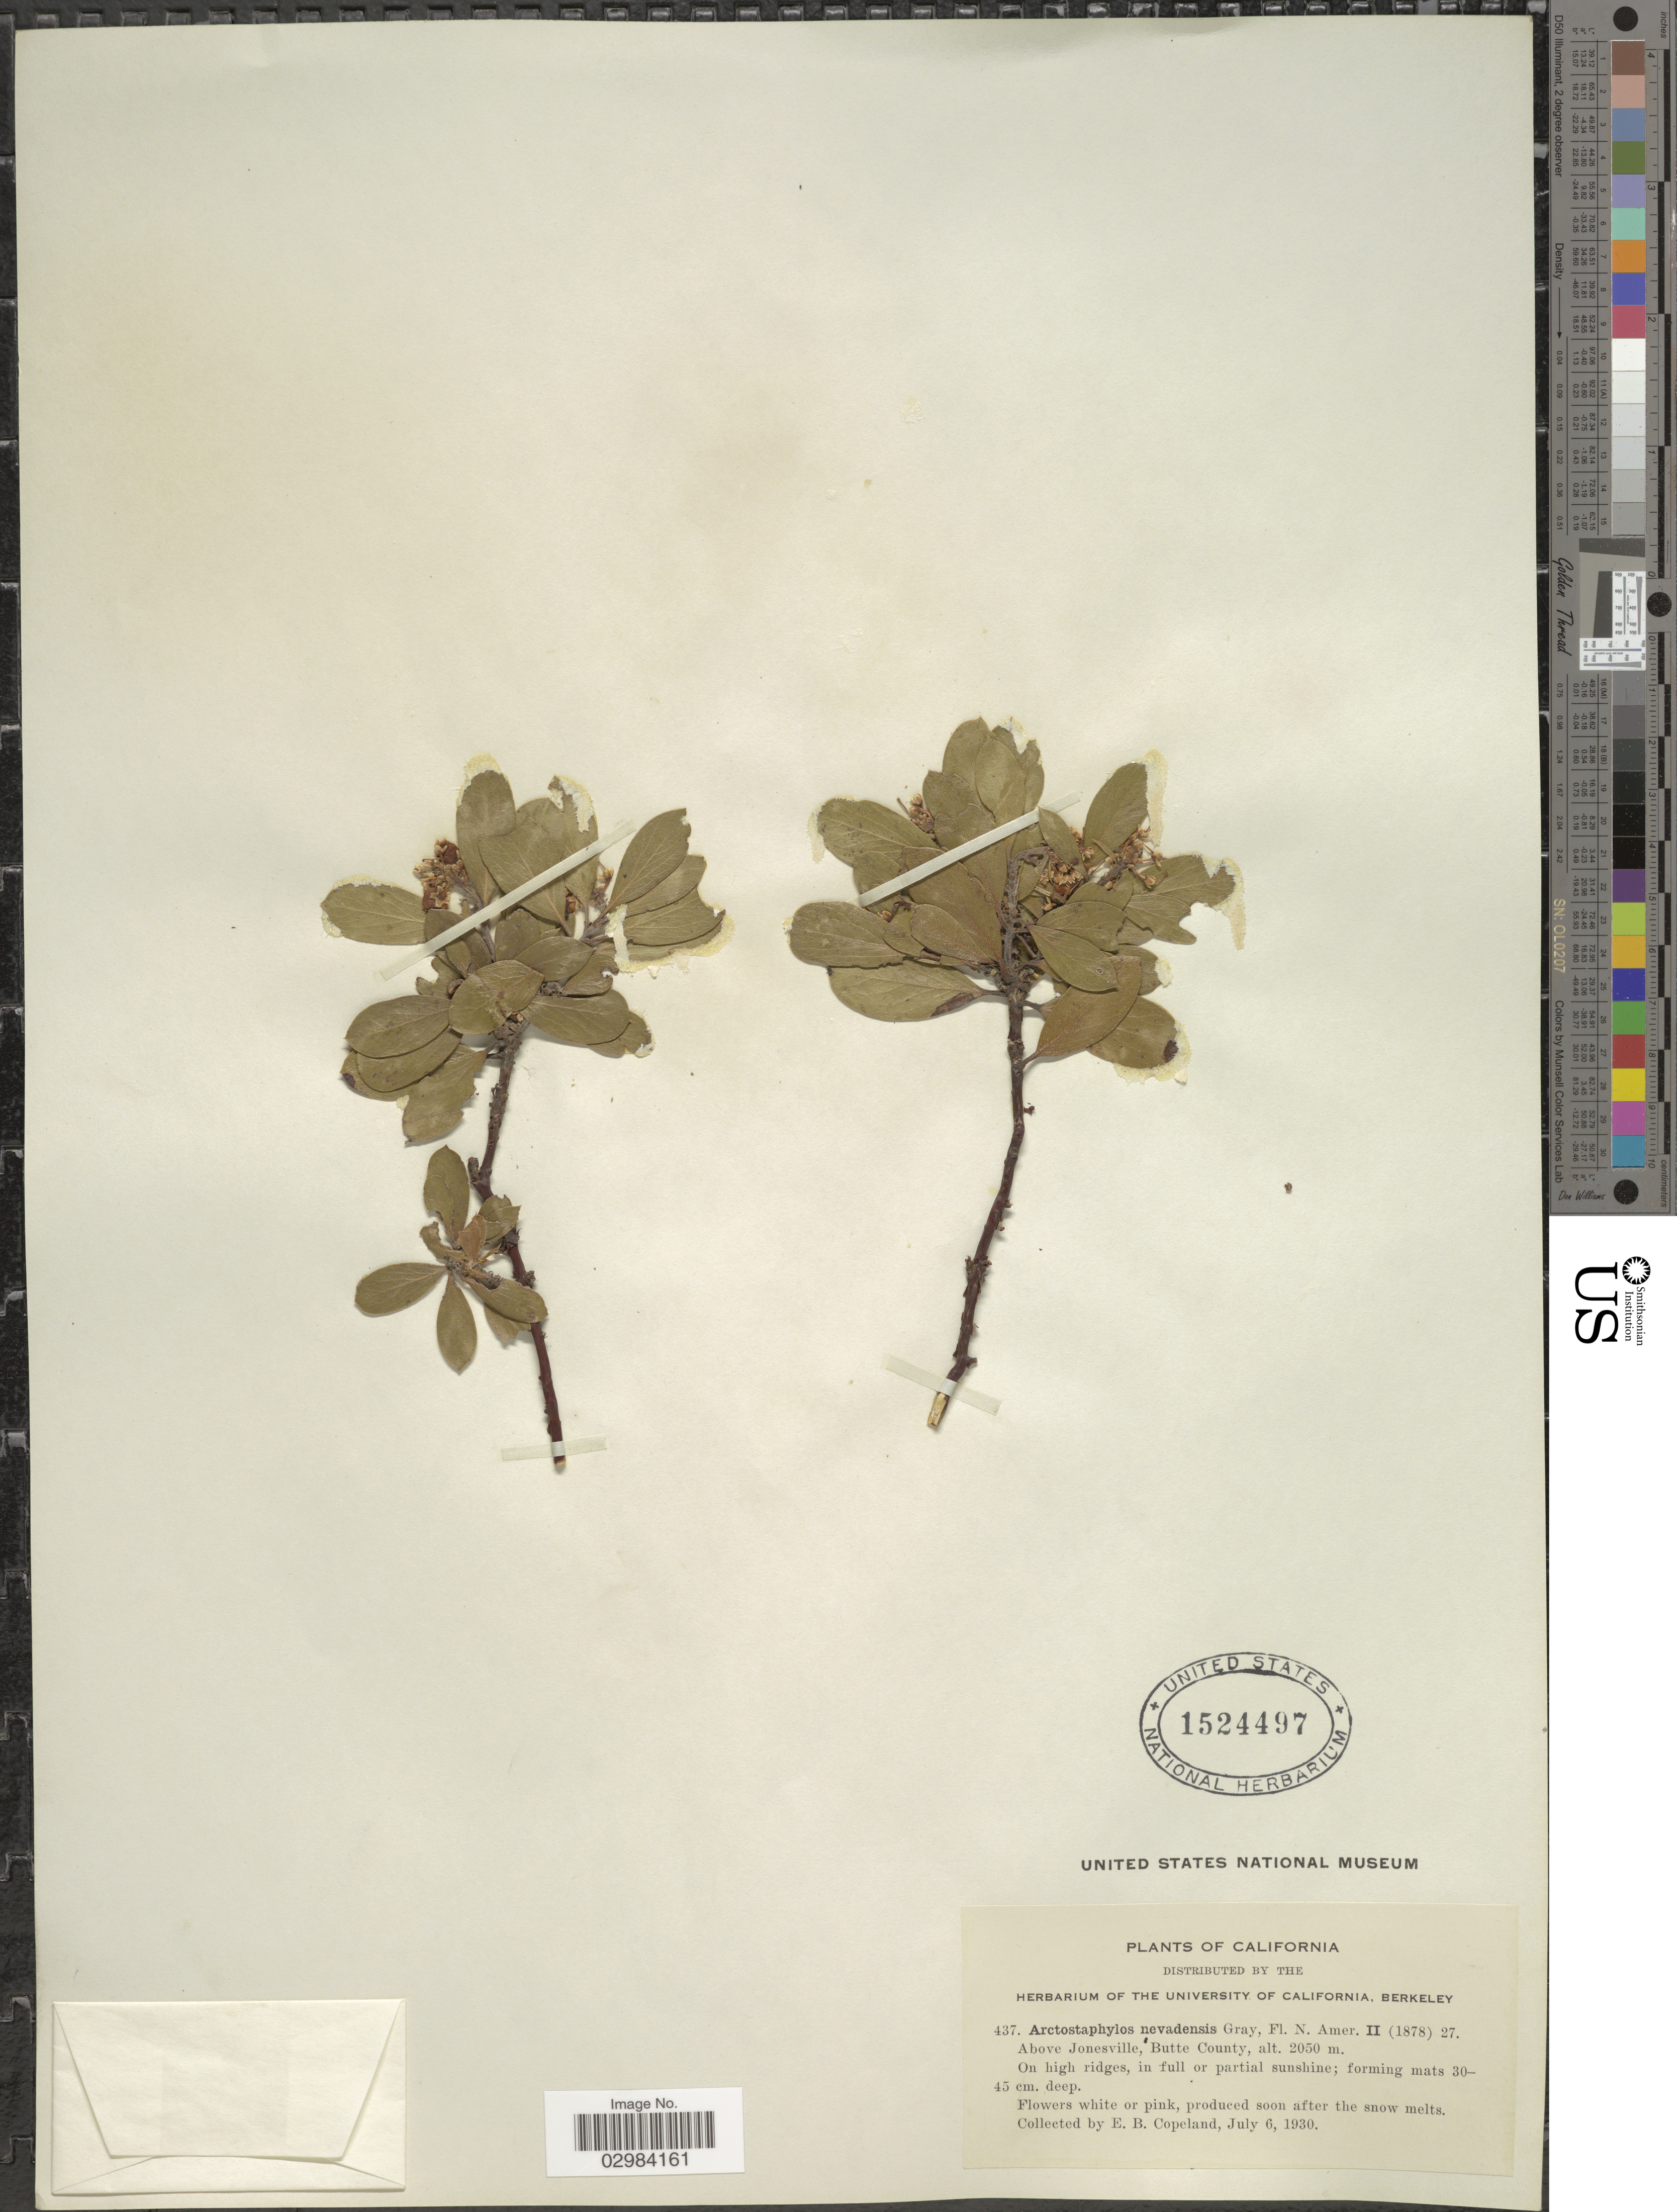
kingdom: Plantae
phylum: Tracheophyta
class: Magnoliopsida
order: Ericales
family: Ericaceae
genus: Arctostaphylos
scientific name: Arctostaphylos nevadensis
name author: A. Gray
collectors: E. B. Copeland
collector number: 437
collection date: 1930-07-06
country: United States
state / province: California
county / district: Butte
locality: Above Jonesville, Butte County.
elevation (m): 2050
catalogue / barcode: US 1524497